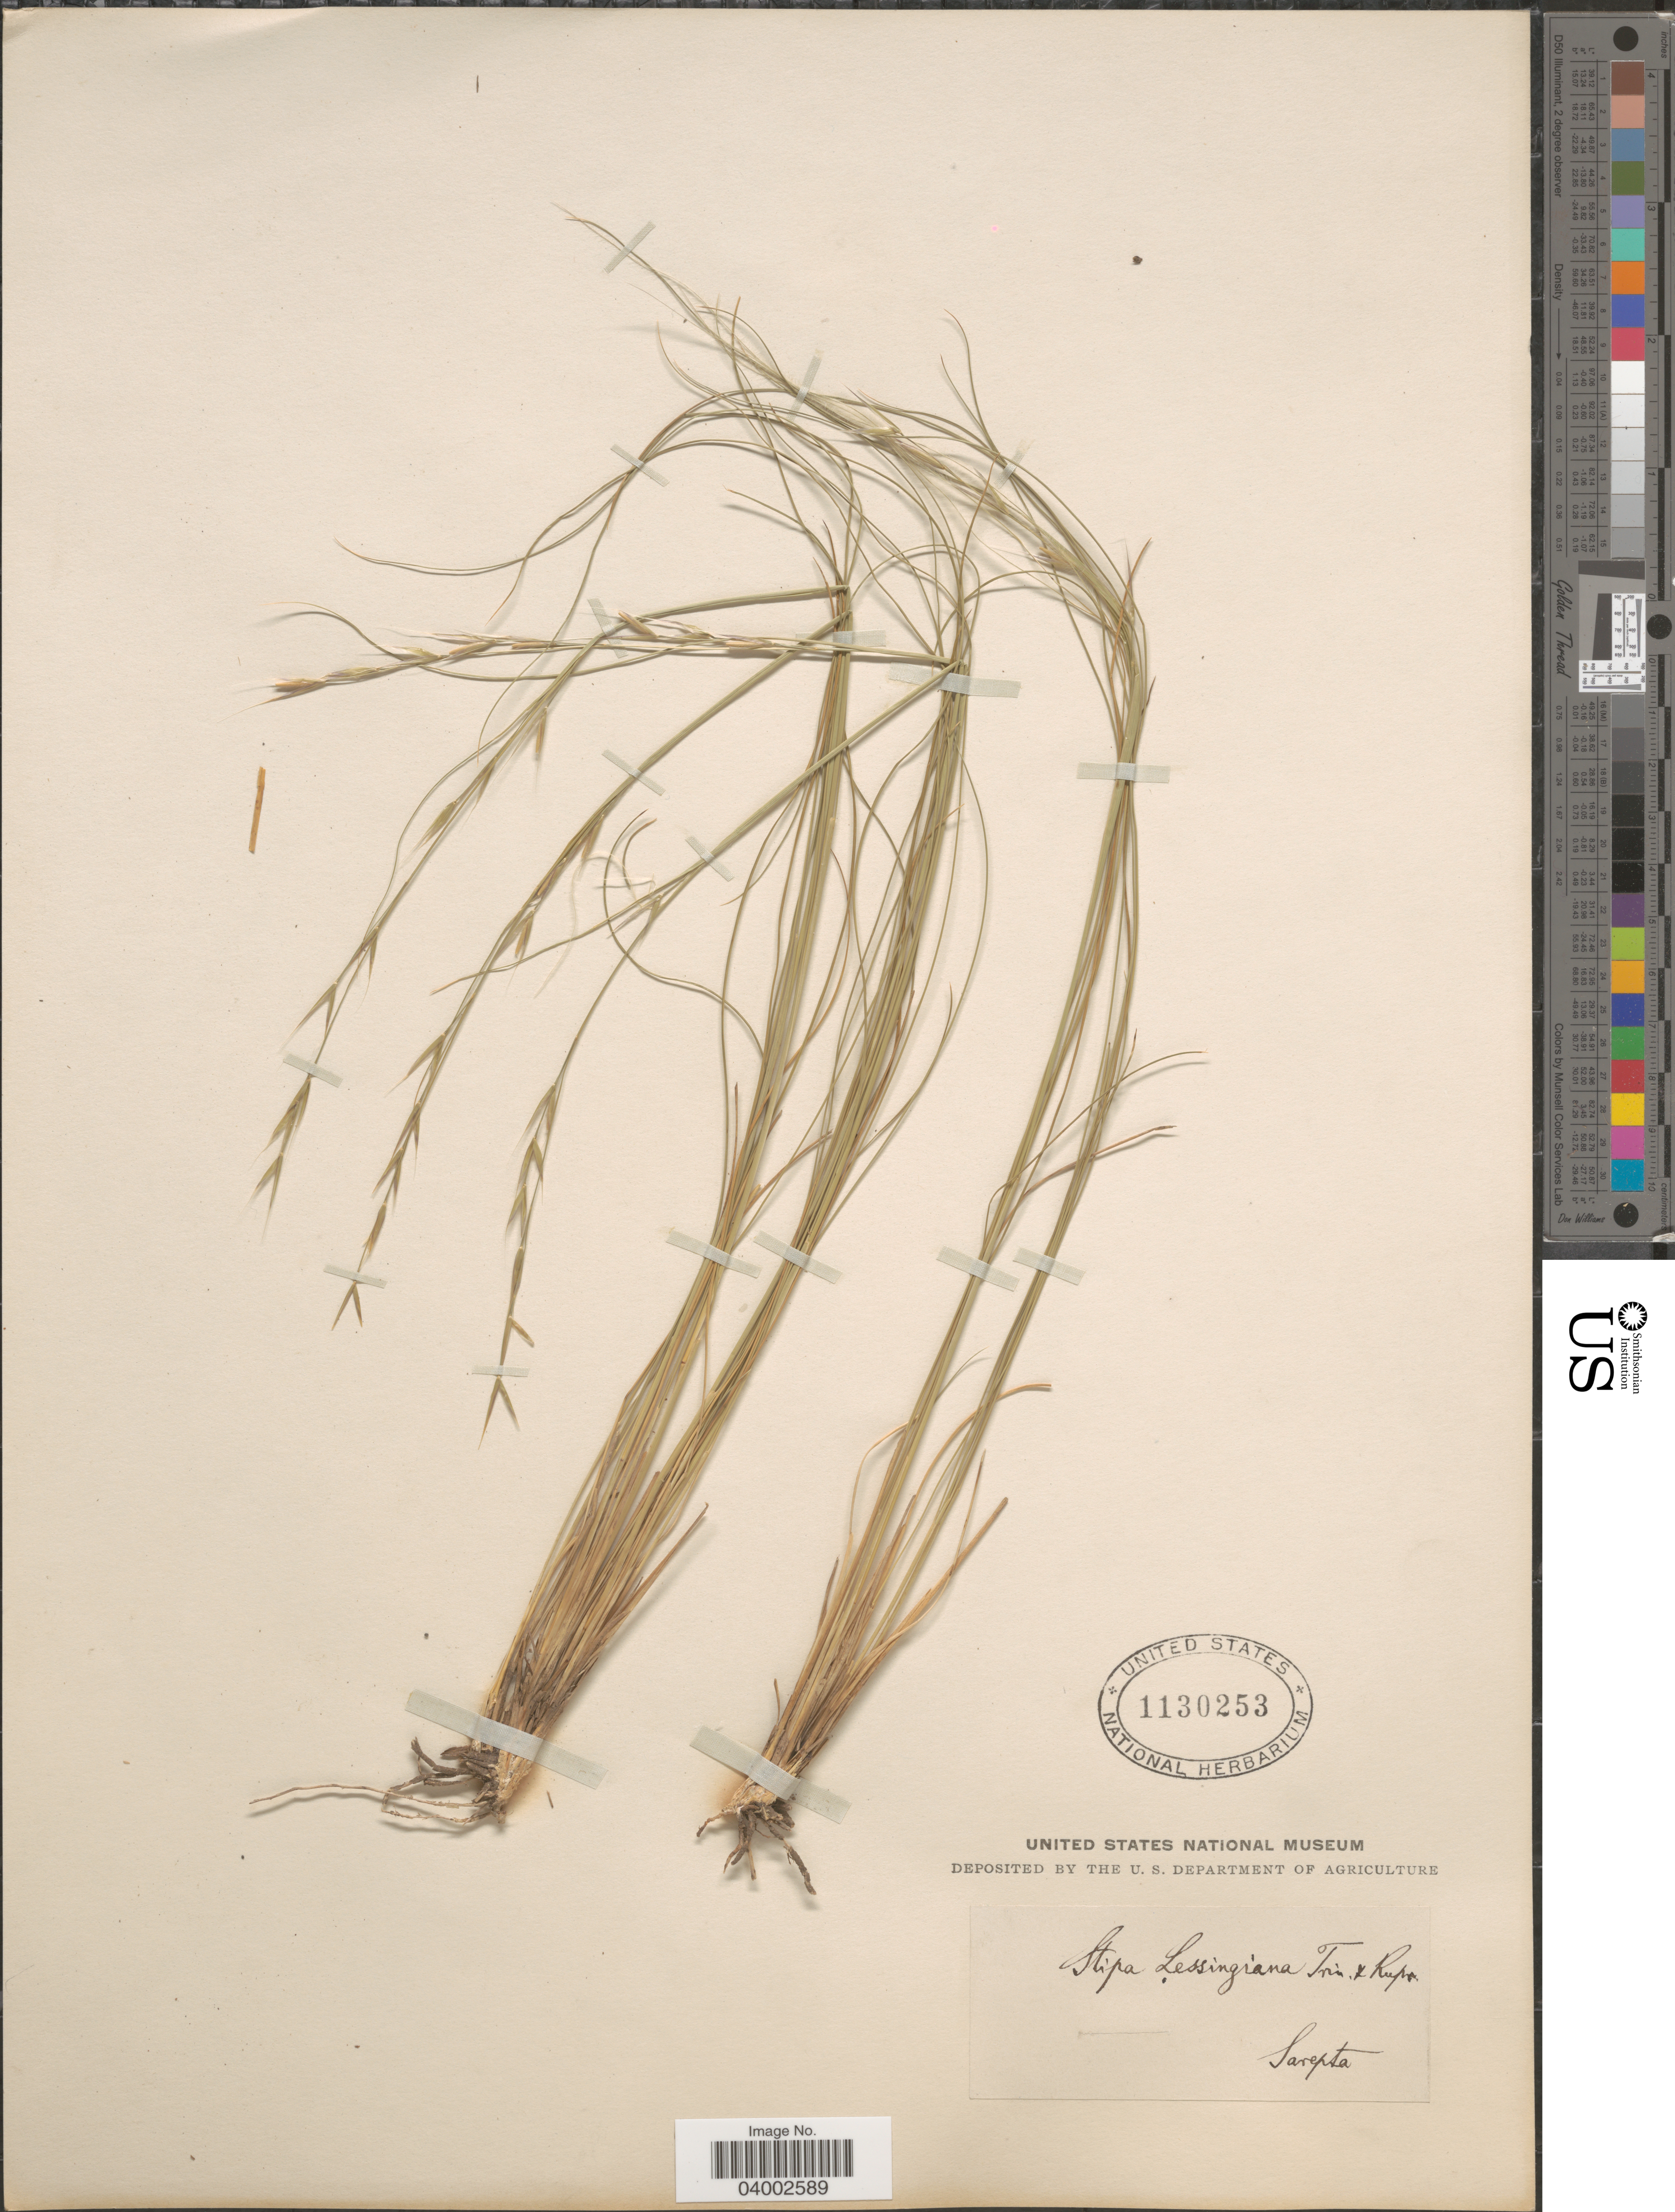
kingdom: Plantae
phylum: Tracheophyta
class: Liliopsida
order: Poales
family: Poaceae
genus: Stipa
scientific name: Stipa lessingiana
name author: Trin. & Rupr.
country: Russian Federation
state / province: Volgograd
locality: Sarepta.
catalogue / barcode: US 1130253